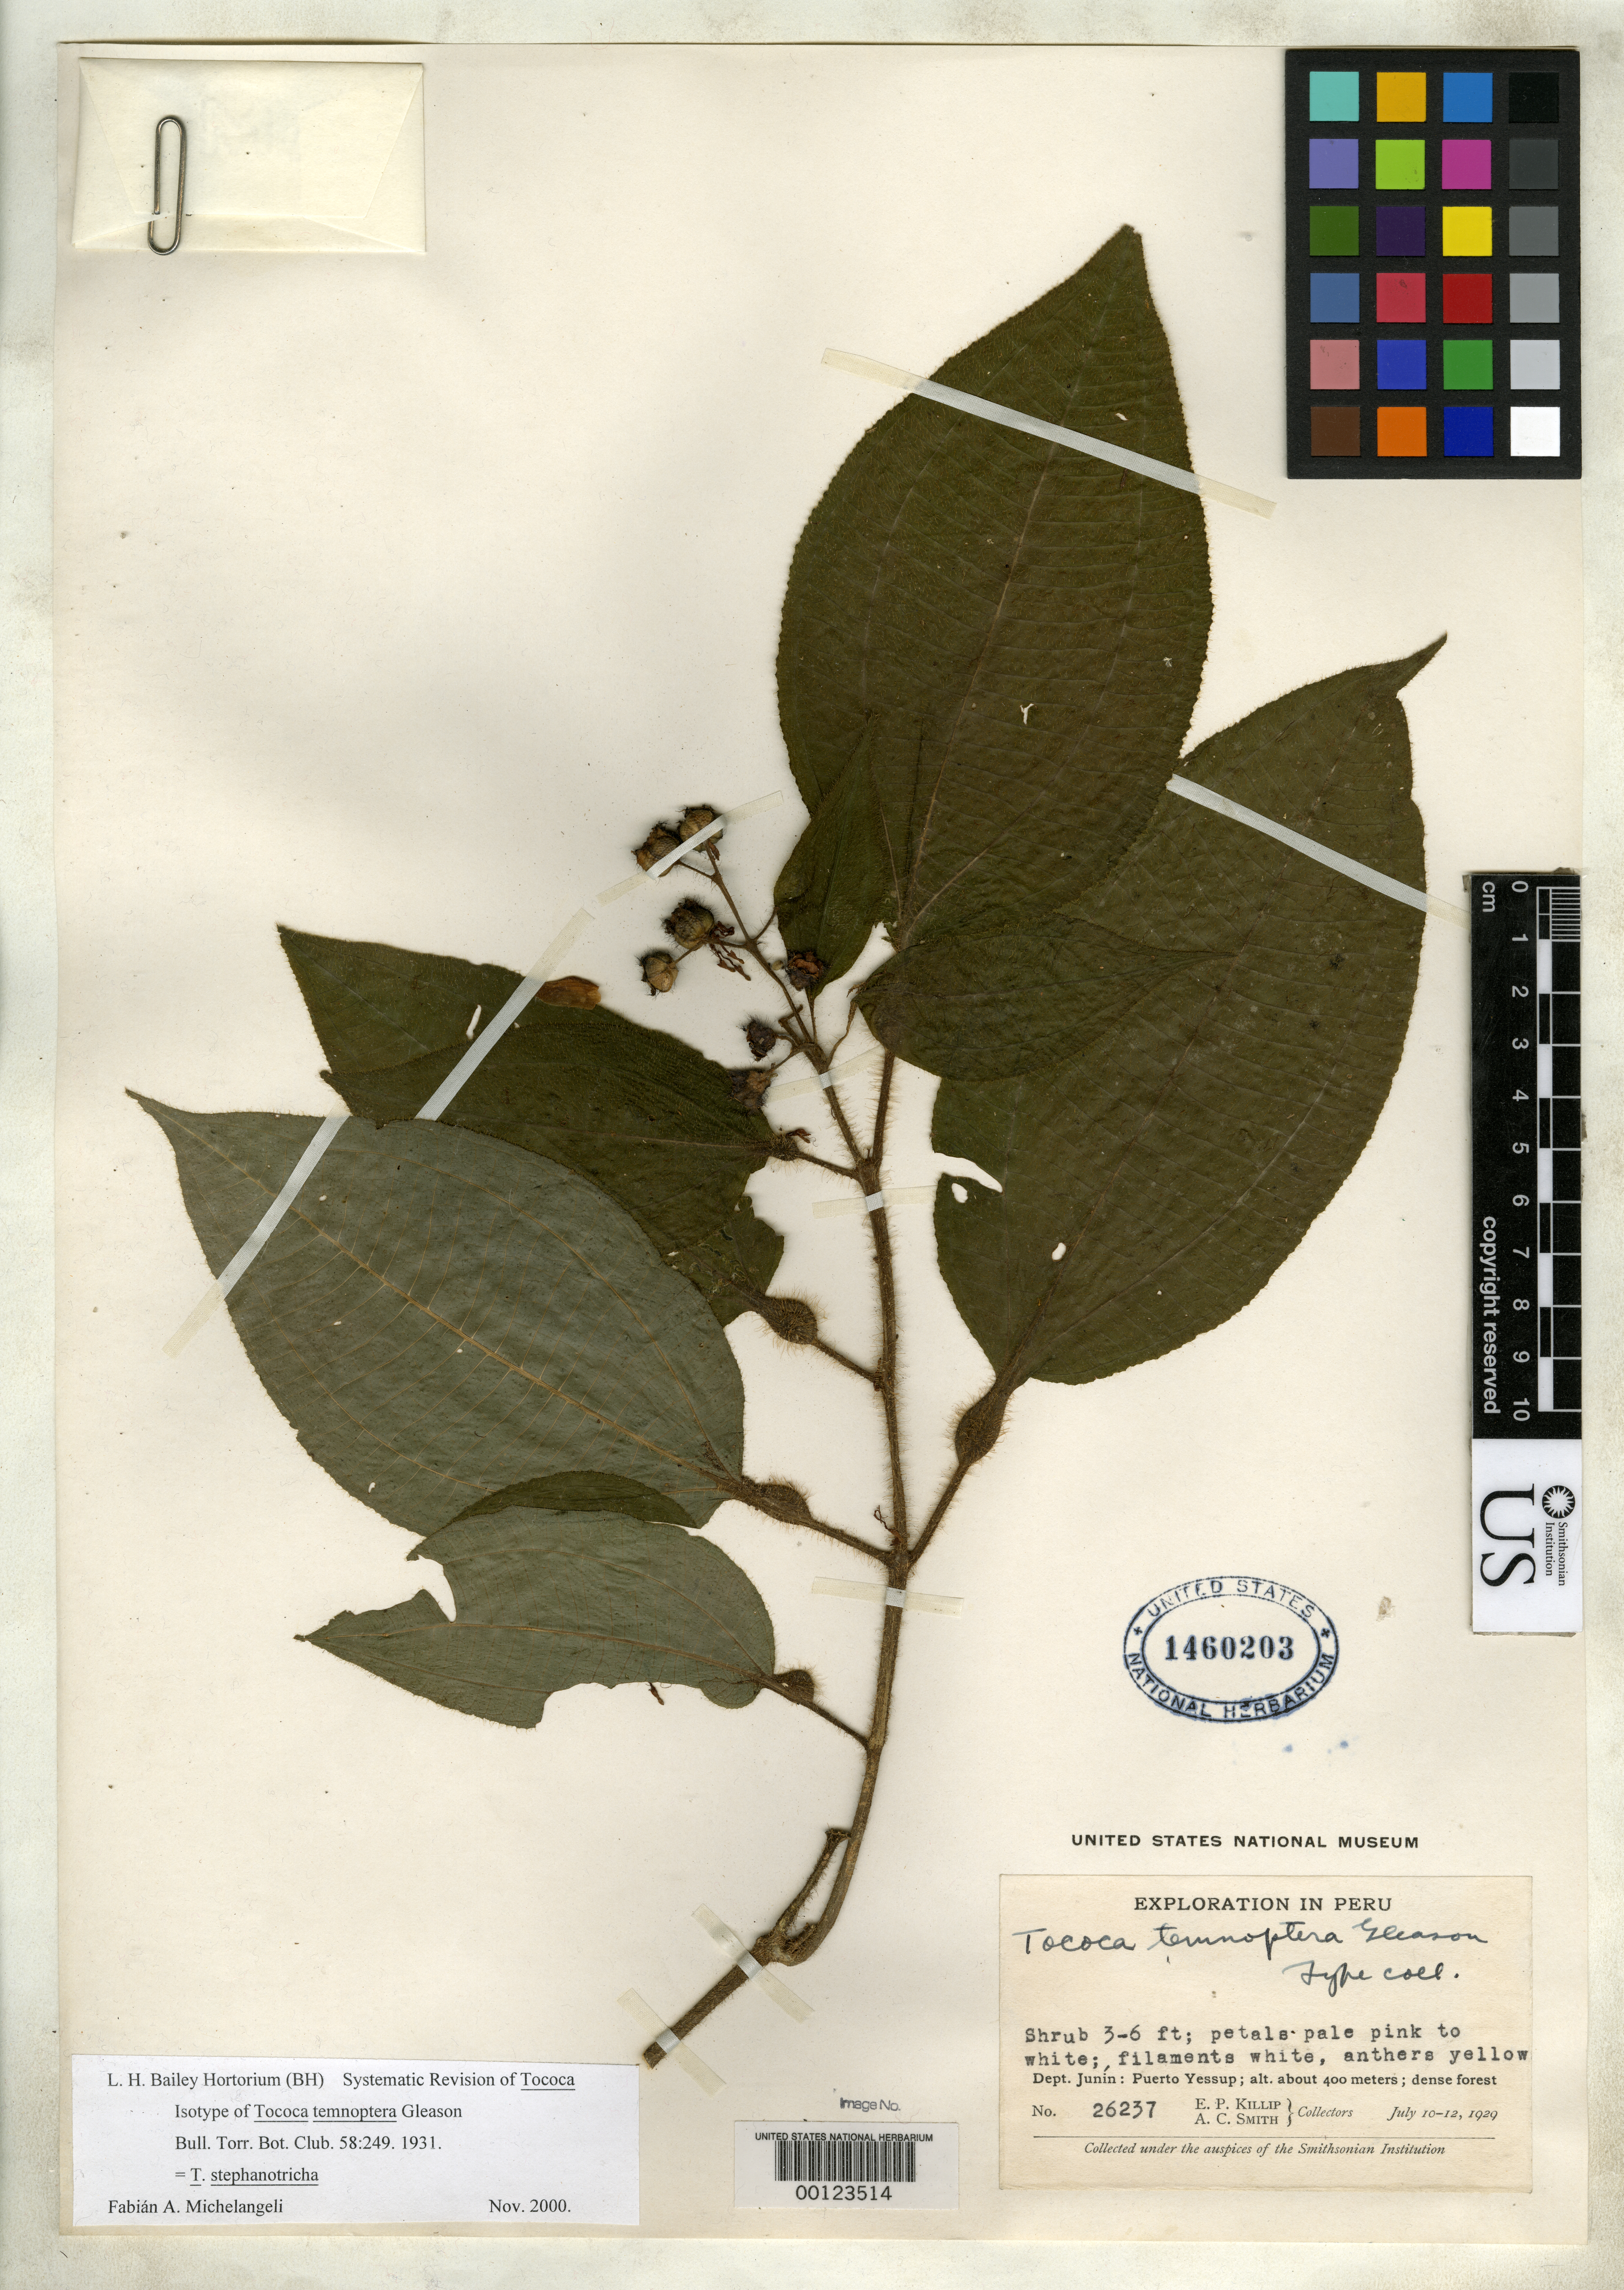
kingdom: Plantae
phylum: Tracheophyta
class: Magnoliopsida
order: Myrtales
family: Melastomataceae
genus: Tococa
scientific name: Tococa temnoptera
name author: Gleason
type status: Isotype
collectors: E. P. Killip & A. C. Smith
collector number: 26237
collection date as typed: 10 Jul 1929 to 12 Jul 1929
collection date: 1929-07-10/1929-07-12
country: Peru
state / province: Junín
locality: Puerto Yessup.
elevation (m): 400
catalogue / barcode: US 1460203